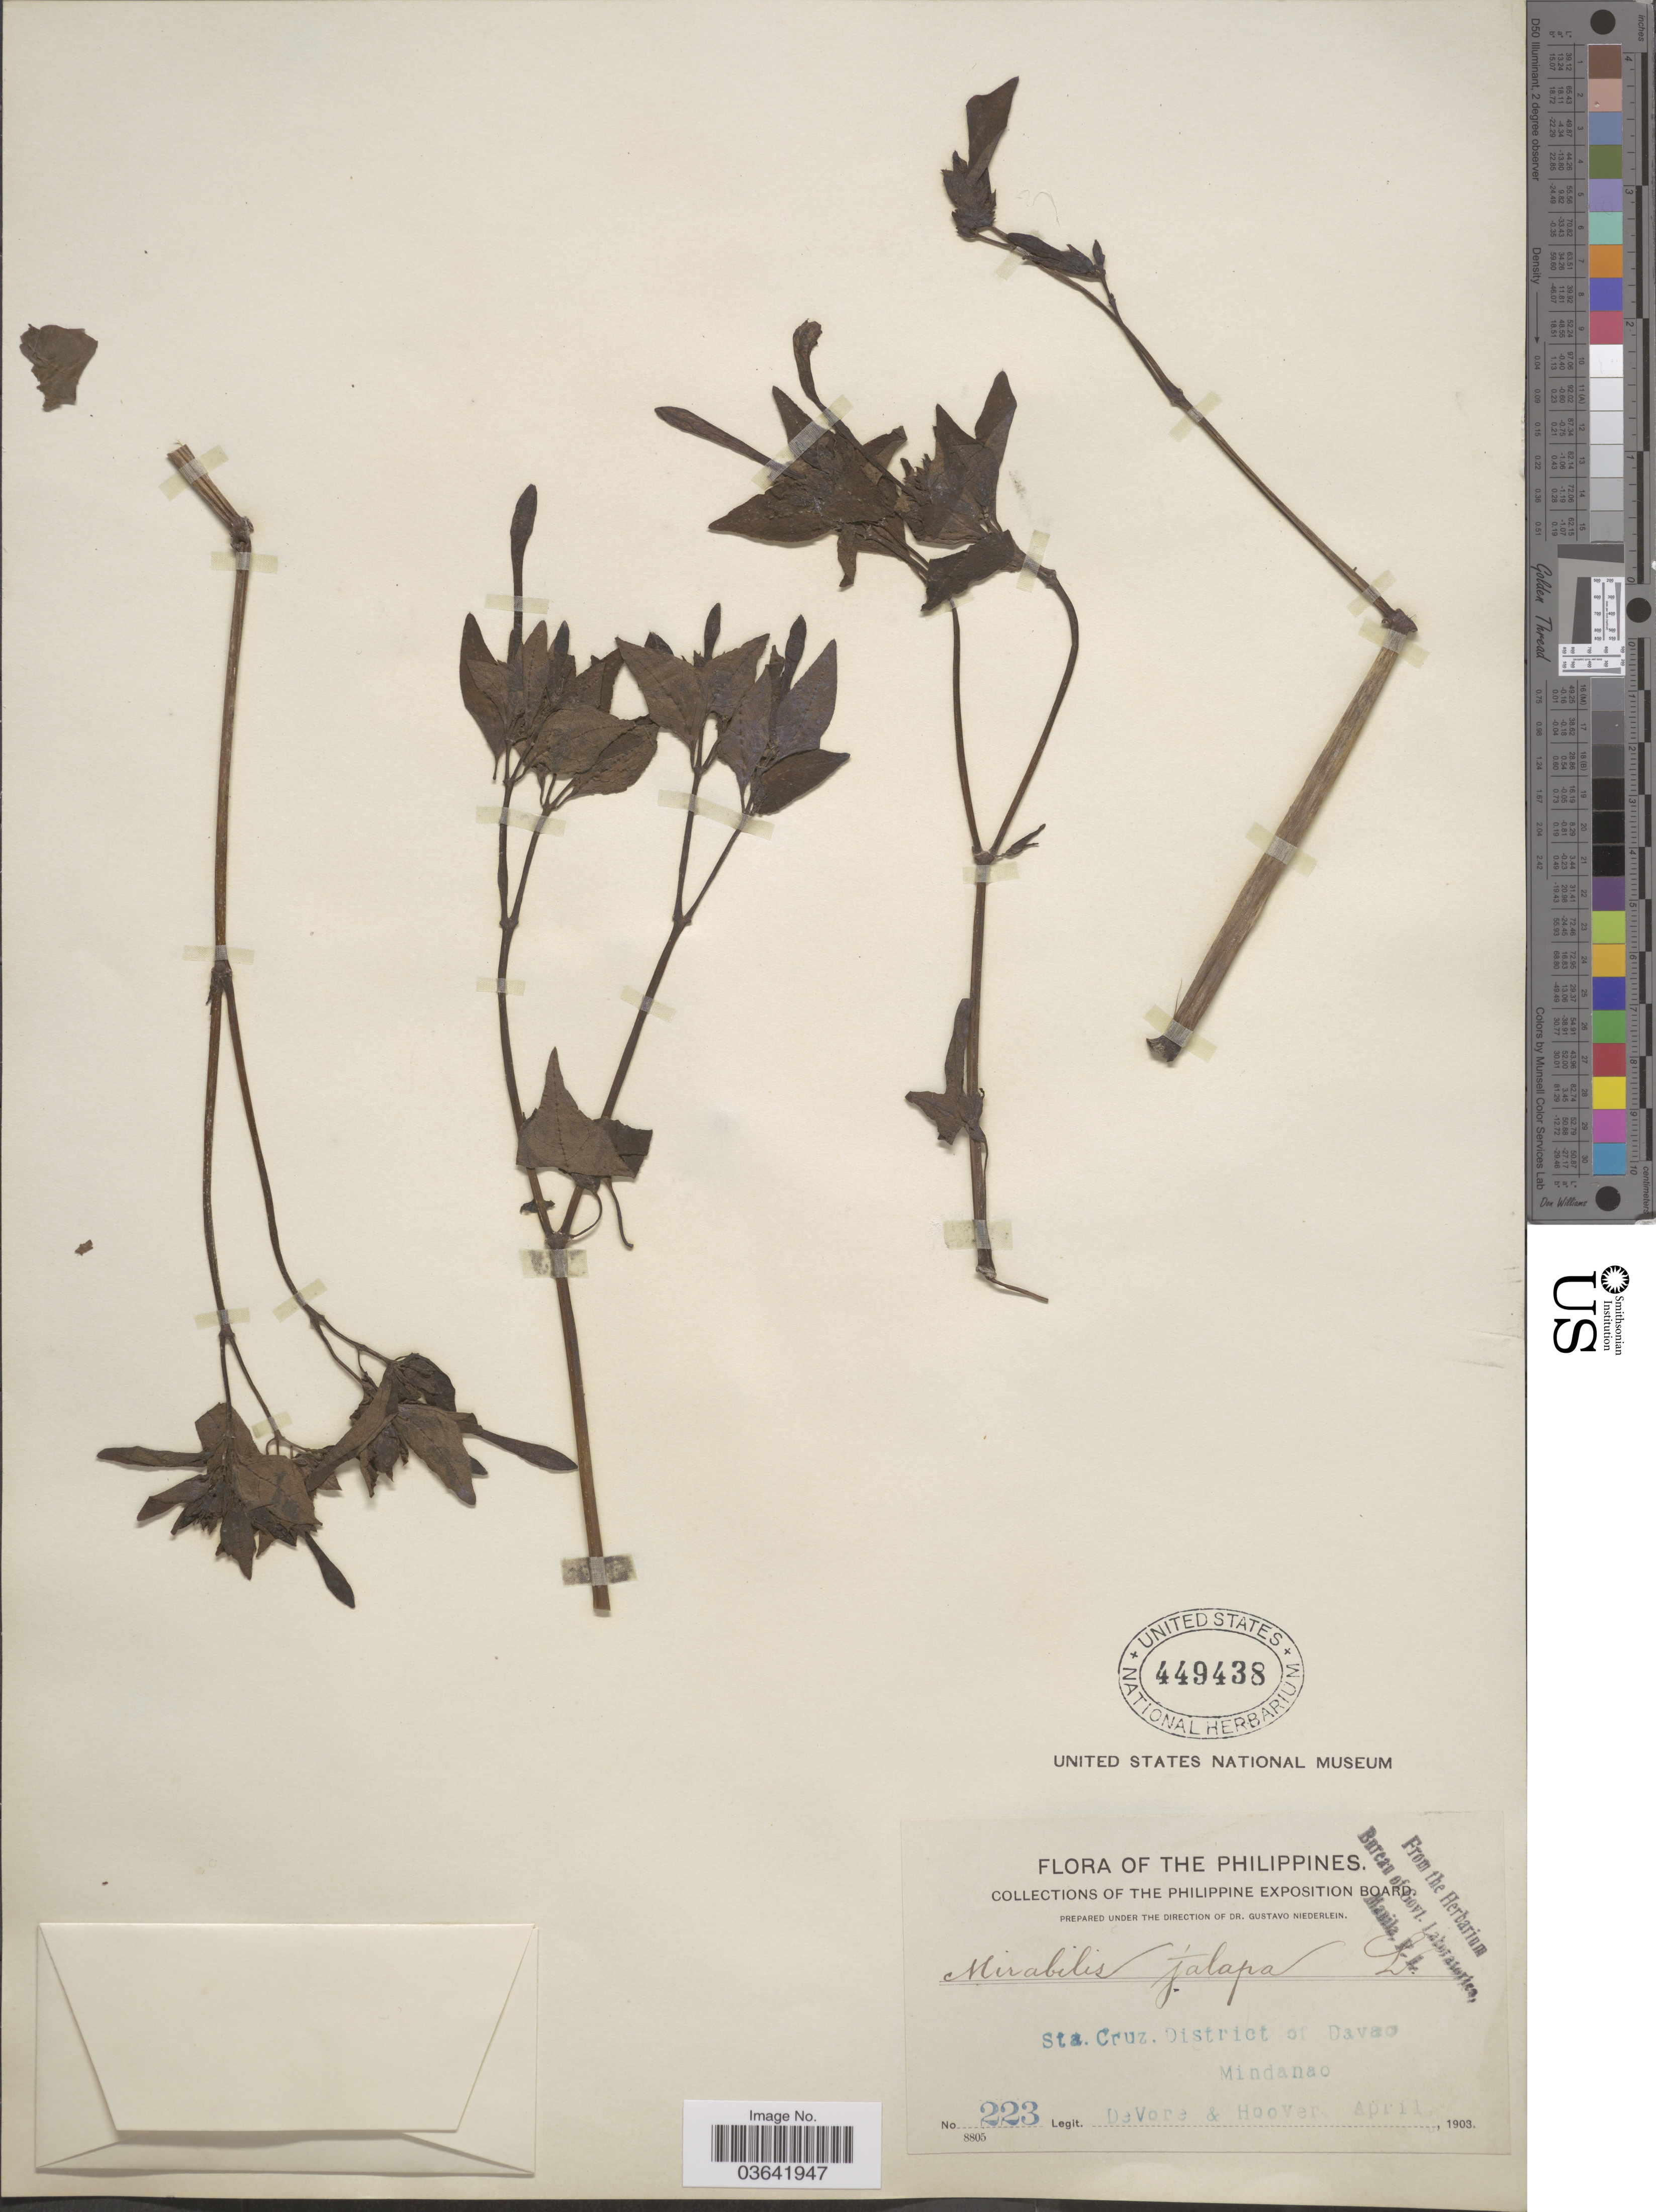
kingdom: Plantae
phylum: Tracheophyta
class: Magnoliopsida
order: Caryophyllales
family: Nyctaginaceae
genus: Mirabilis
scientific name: Mirabilis jalapa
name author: L.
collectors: B. F. DeVore & -- Hoover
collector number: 223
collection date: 1903-04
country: Philippines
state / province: Davao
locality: Sta. Cruz. District of Davao. Mindanao.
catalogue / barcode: US 449438